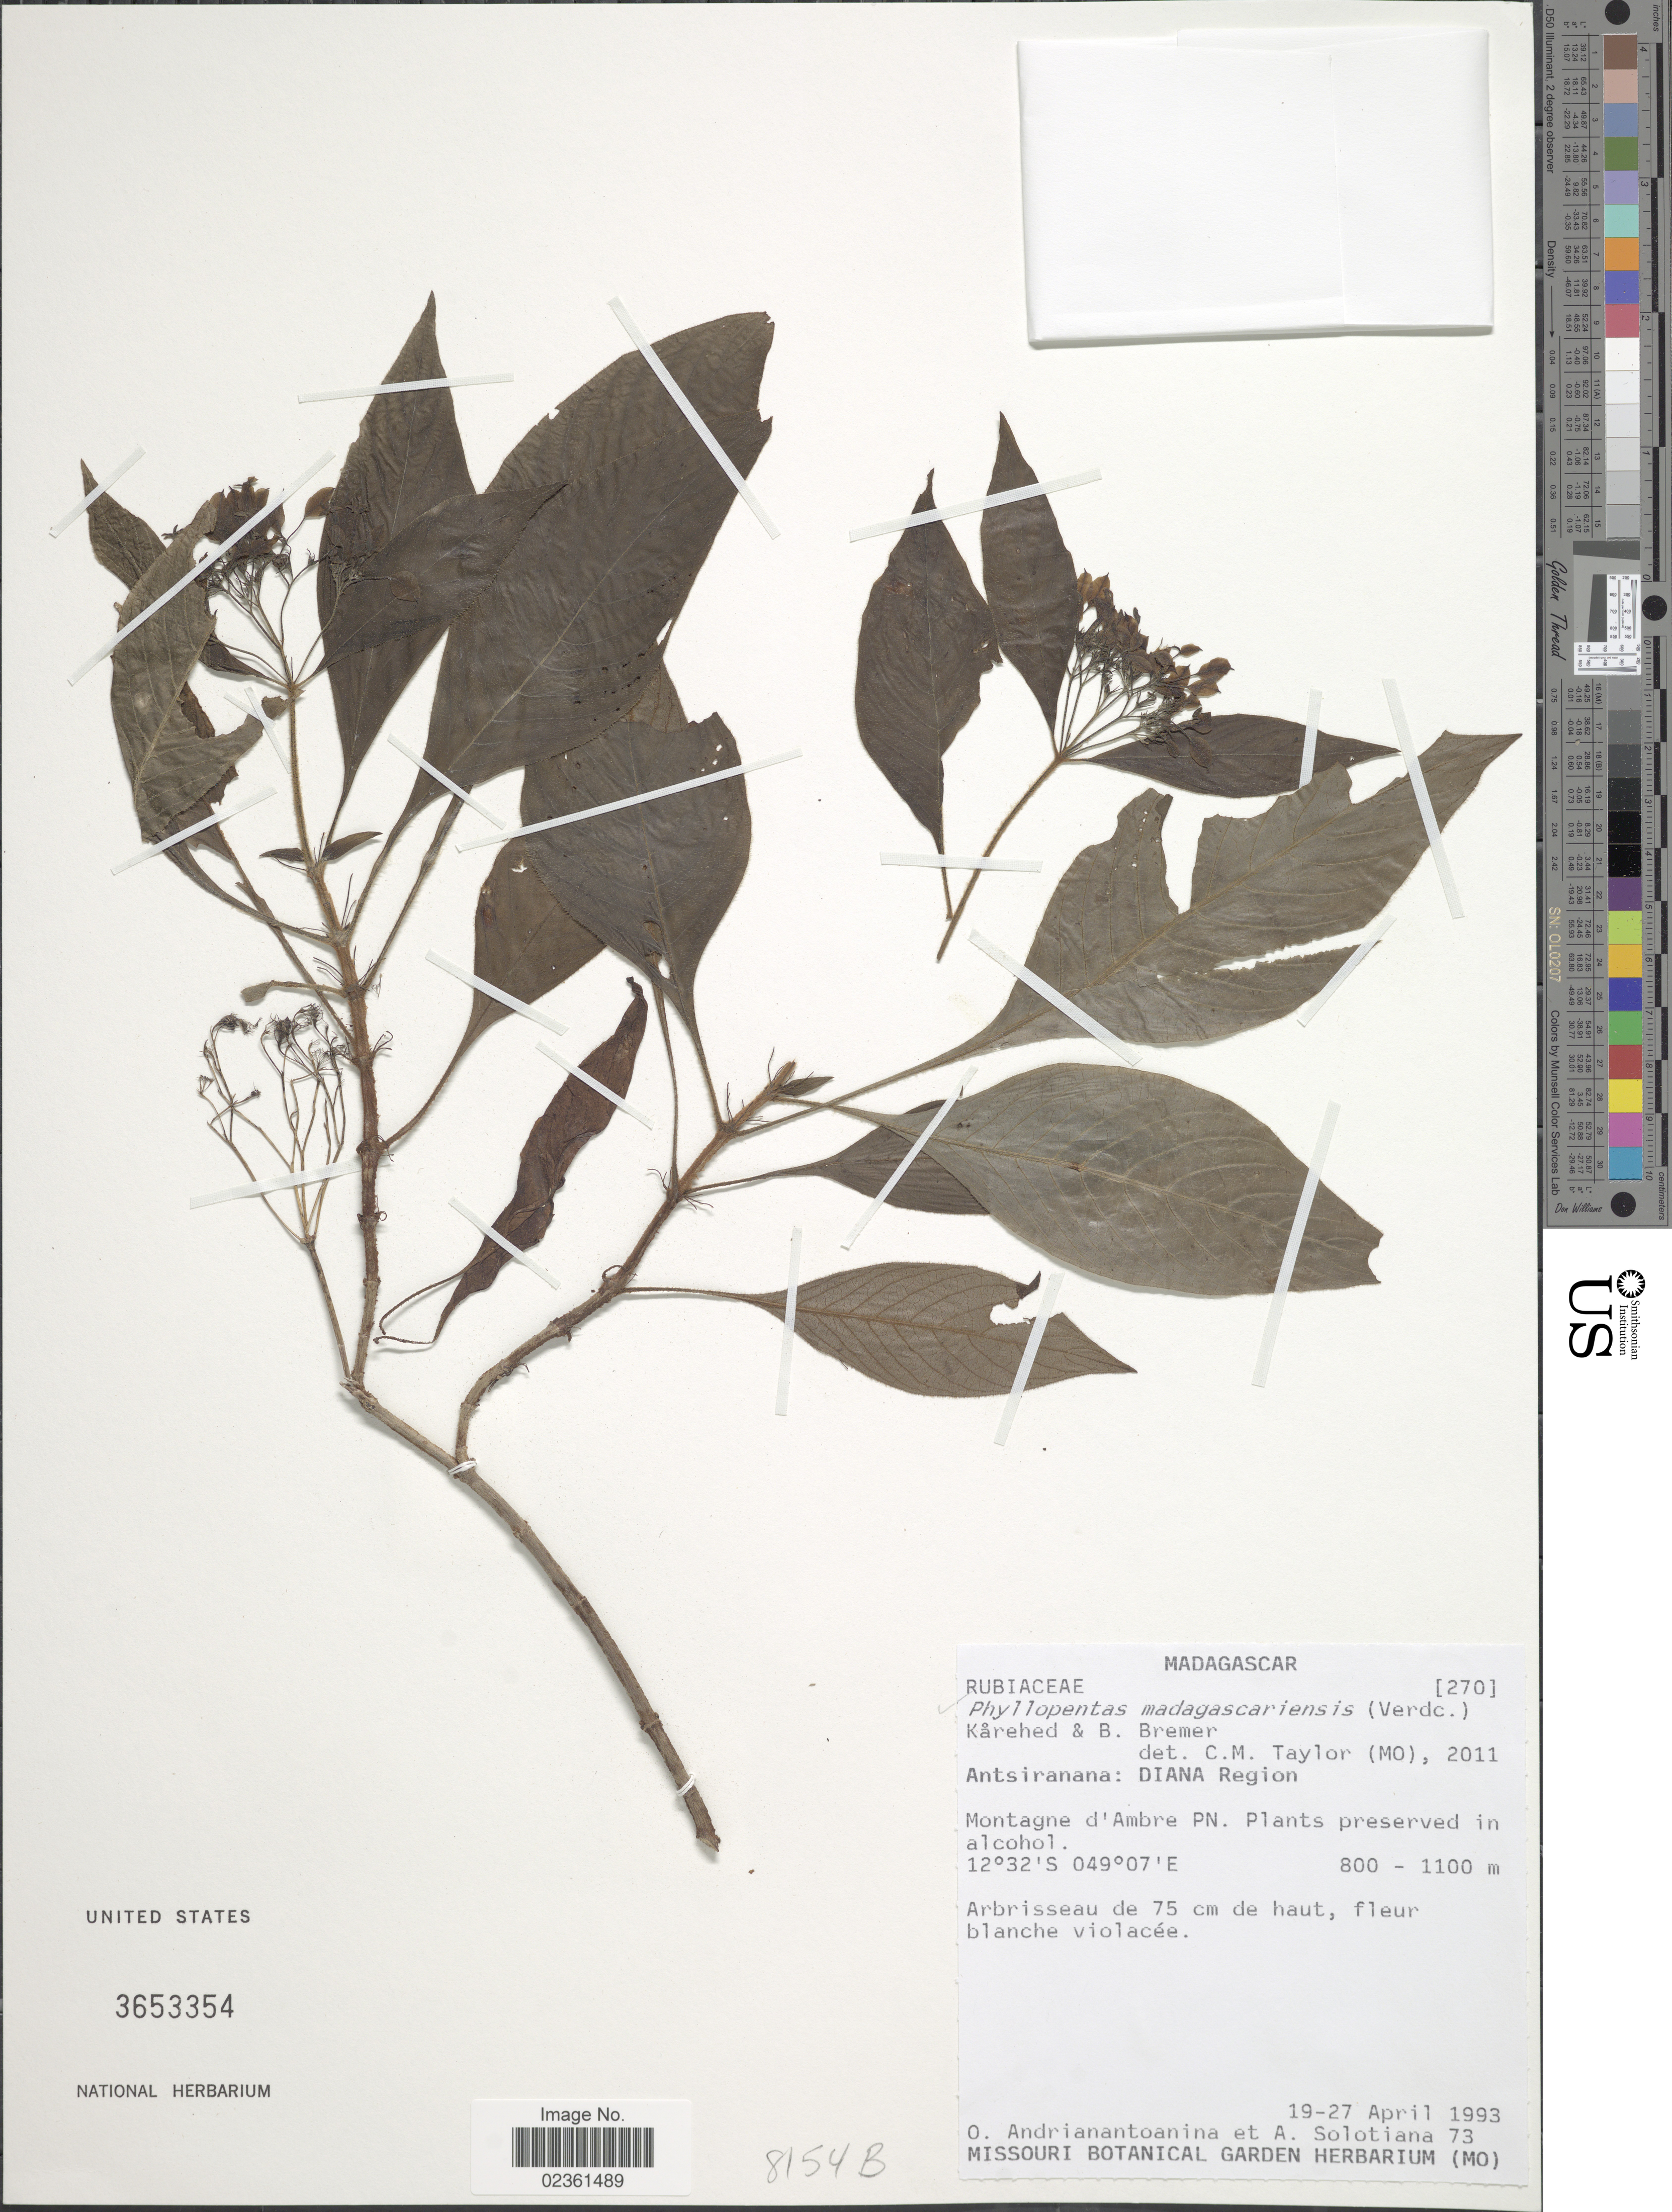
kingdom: Plantae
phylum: Tracheophyta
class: Magnoliopsida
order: Gentianales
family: Rubiaceae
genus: Phyllopentas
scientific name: Phyllopentas madagascariensis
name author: (Verdc.) Kårehed & B. Bremer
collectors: O. Andrianantoanina & A. Solotiana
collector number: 73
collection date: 1993-04-19/1993-04-27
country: Madagascar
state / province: Diana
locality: Diana Region, Montagne d'Ambre PN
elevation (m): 800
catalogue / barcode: US 3653354